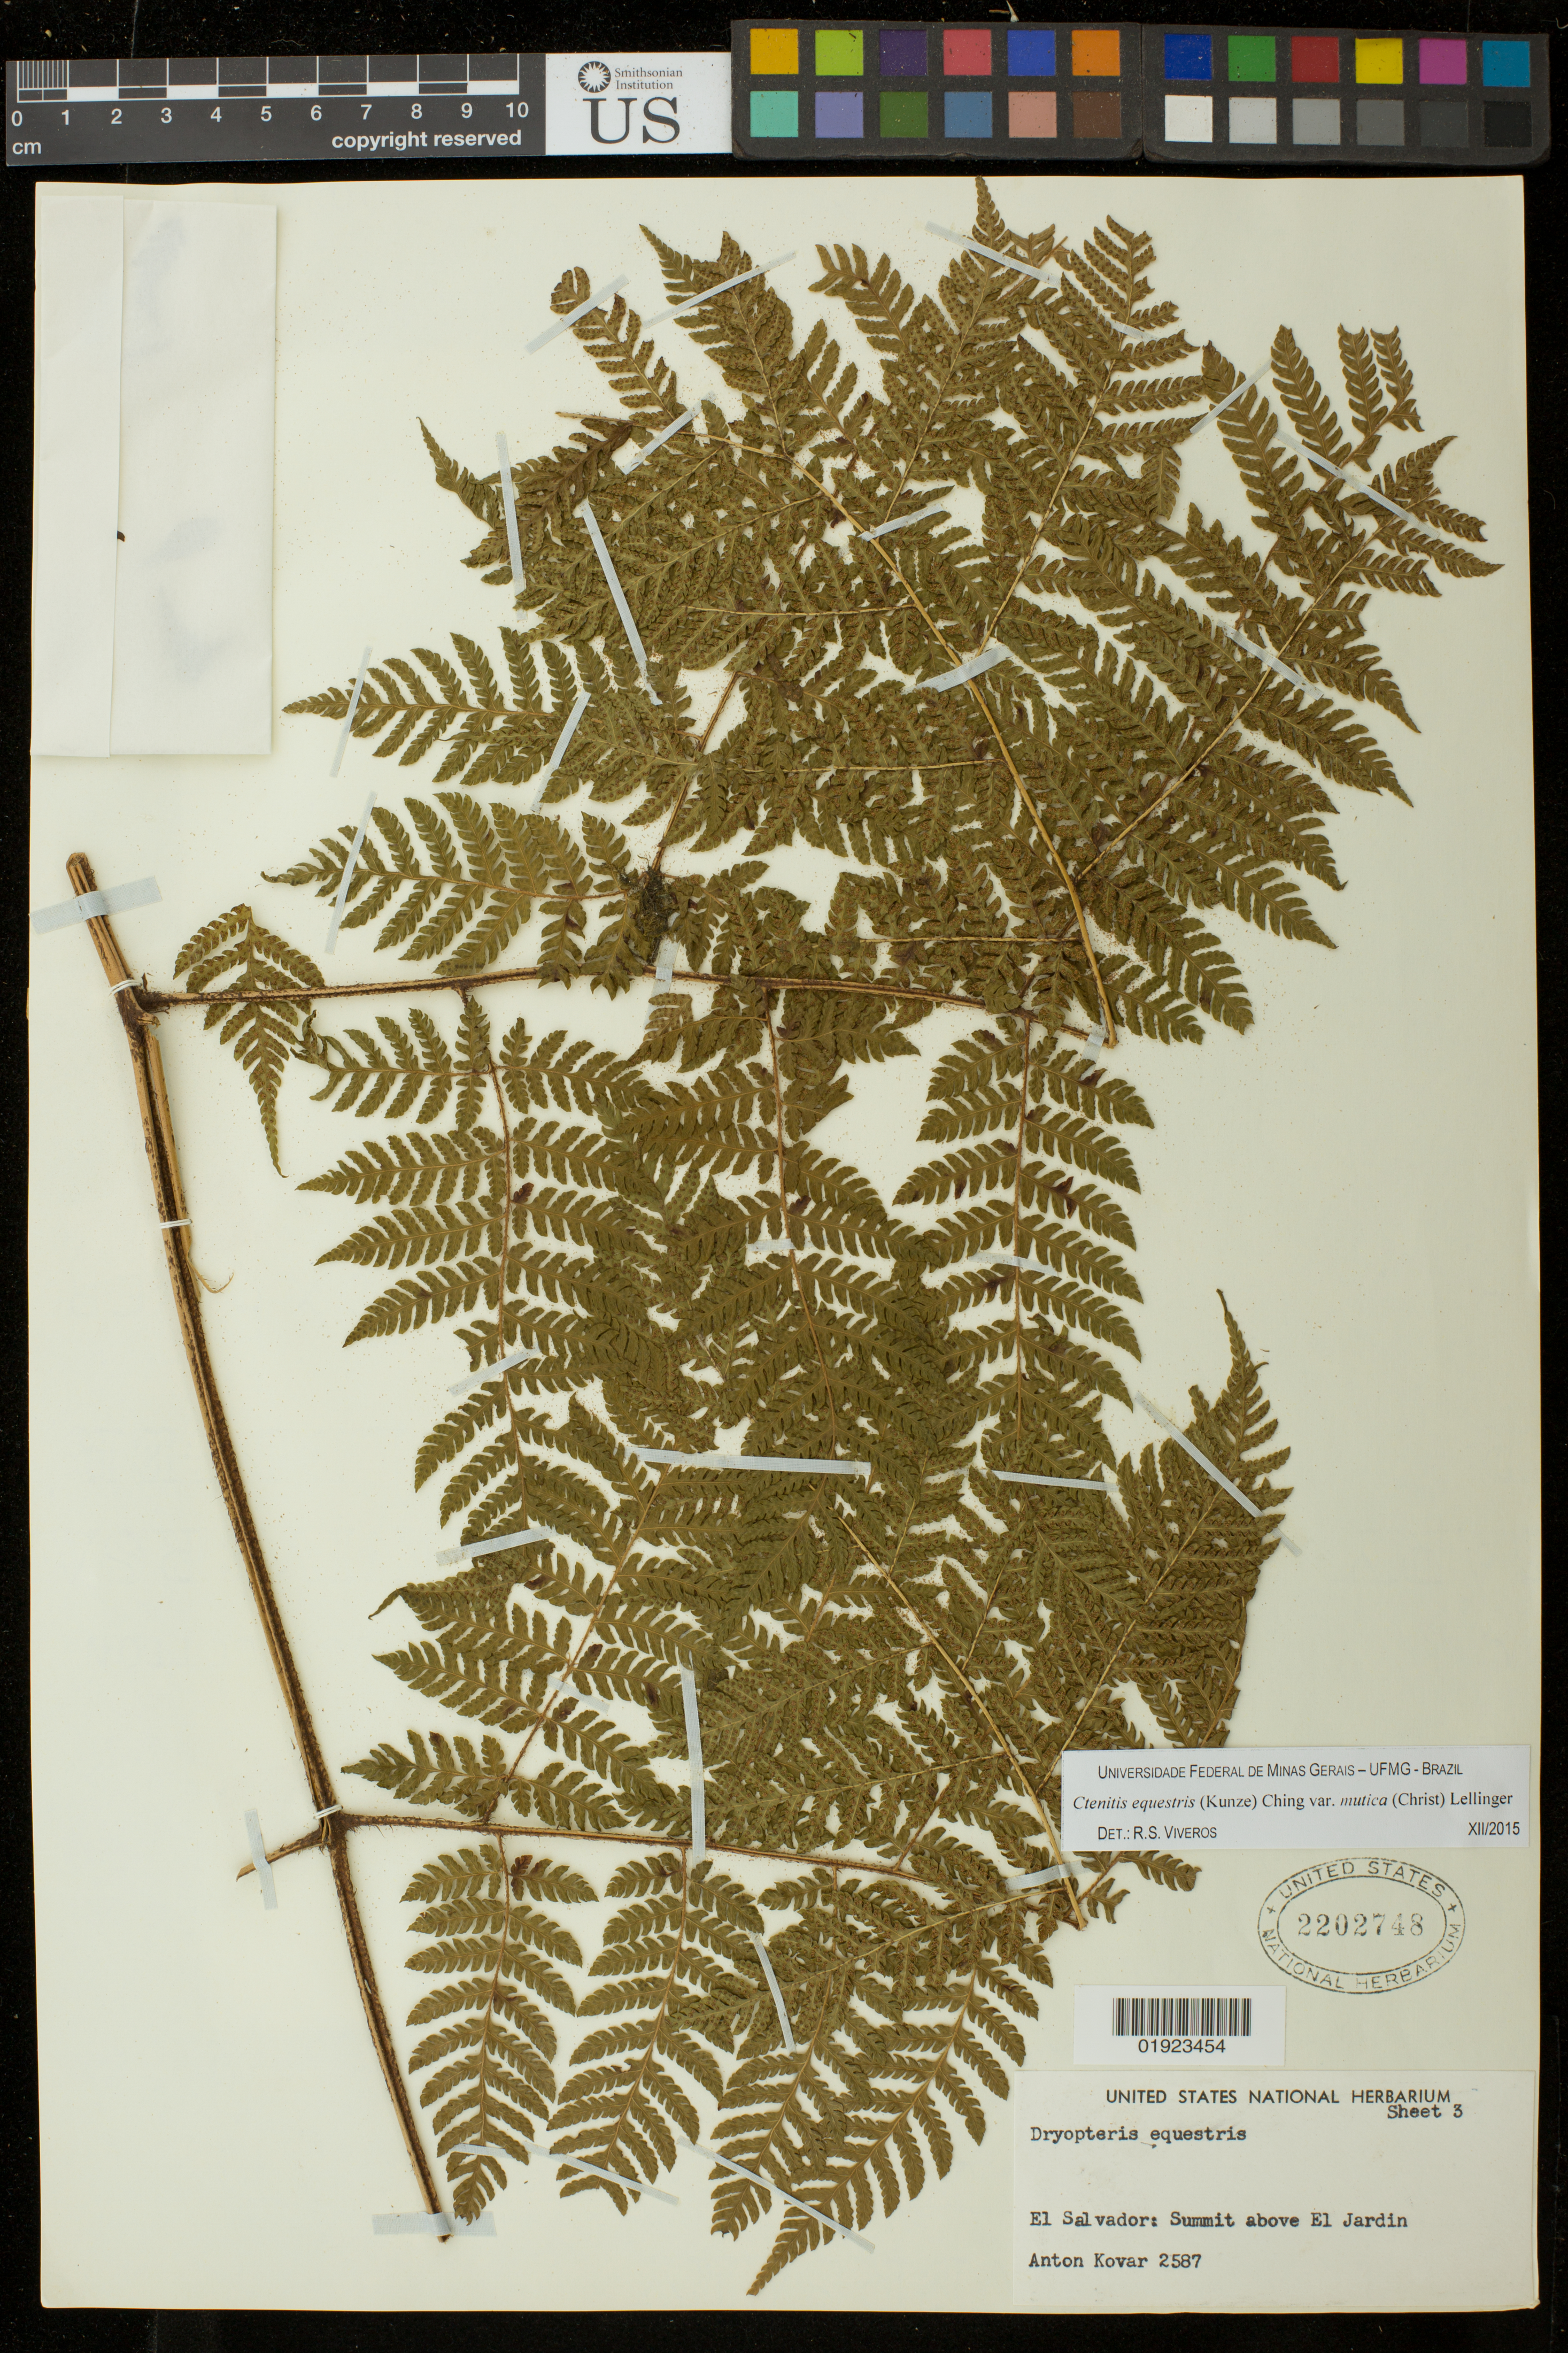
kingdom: Plantae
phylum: Tracheophyta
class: Polypodiopsida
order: Polypodiales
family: Dryopteridaceae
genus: Ctenitis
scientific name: Ctenitis equestris var. mutica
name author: (Christ) Lellinger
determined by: Viveros, R. S.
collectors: A. Kovar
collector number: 2587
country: El Salvador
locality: Summit above El Jardin.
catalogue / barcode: US 2202748